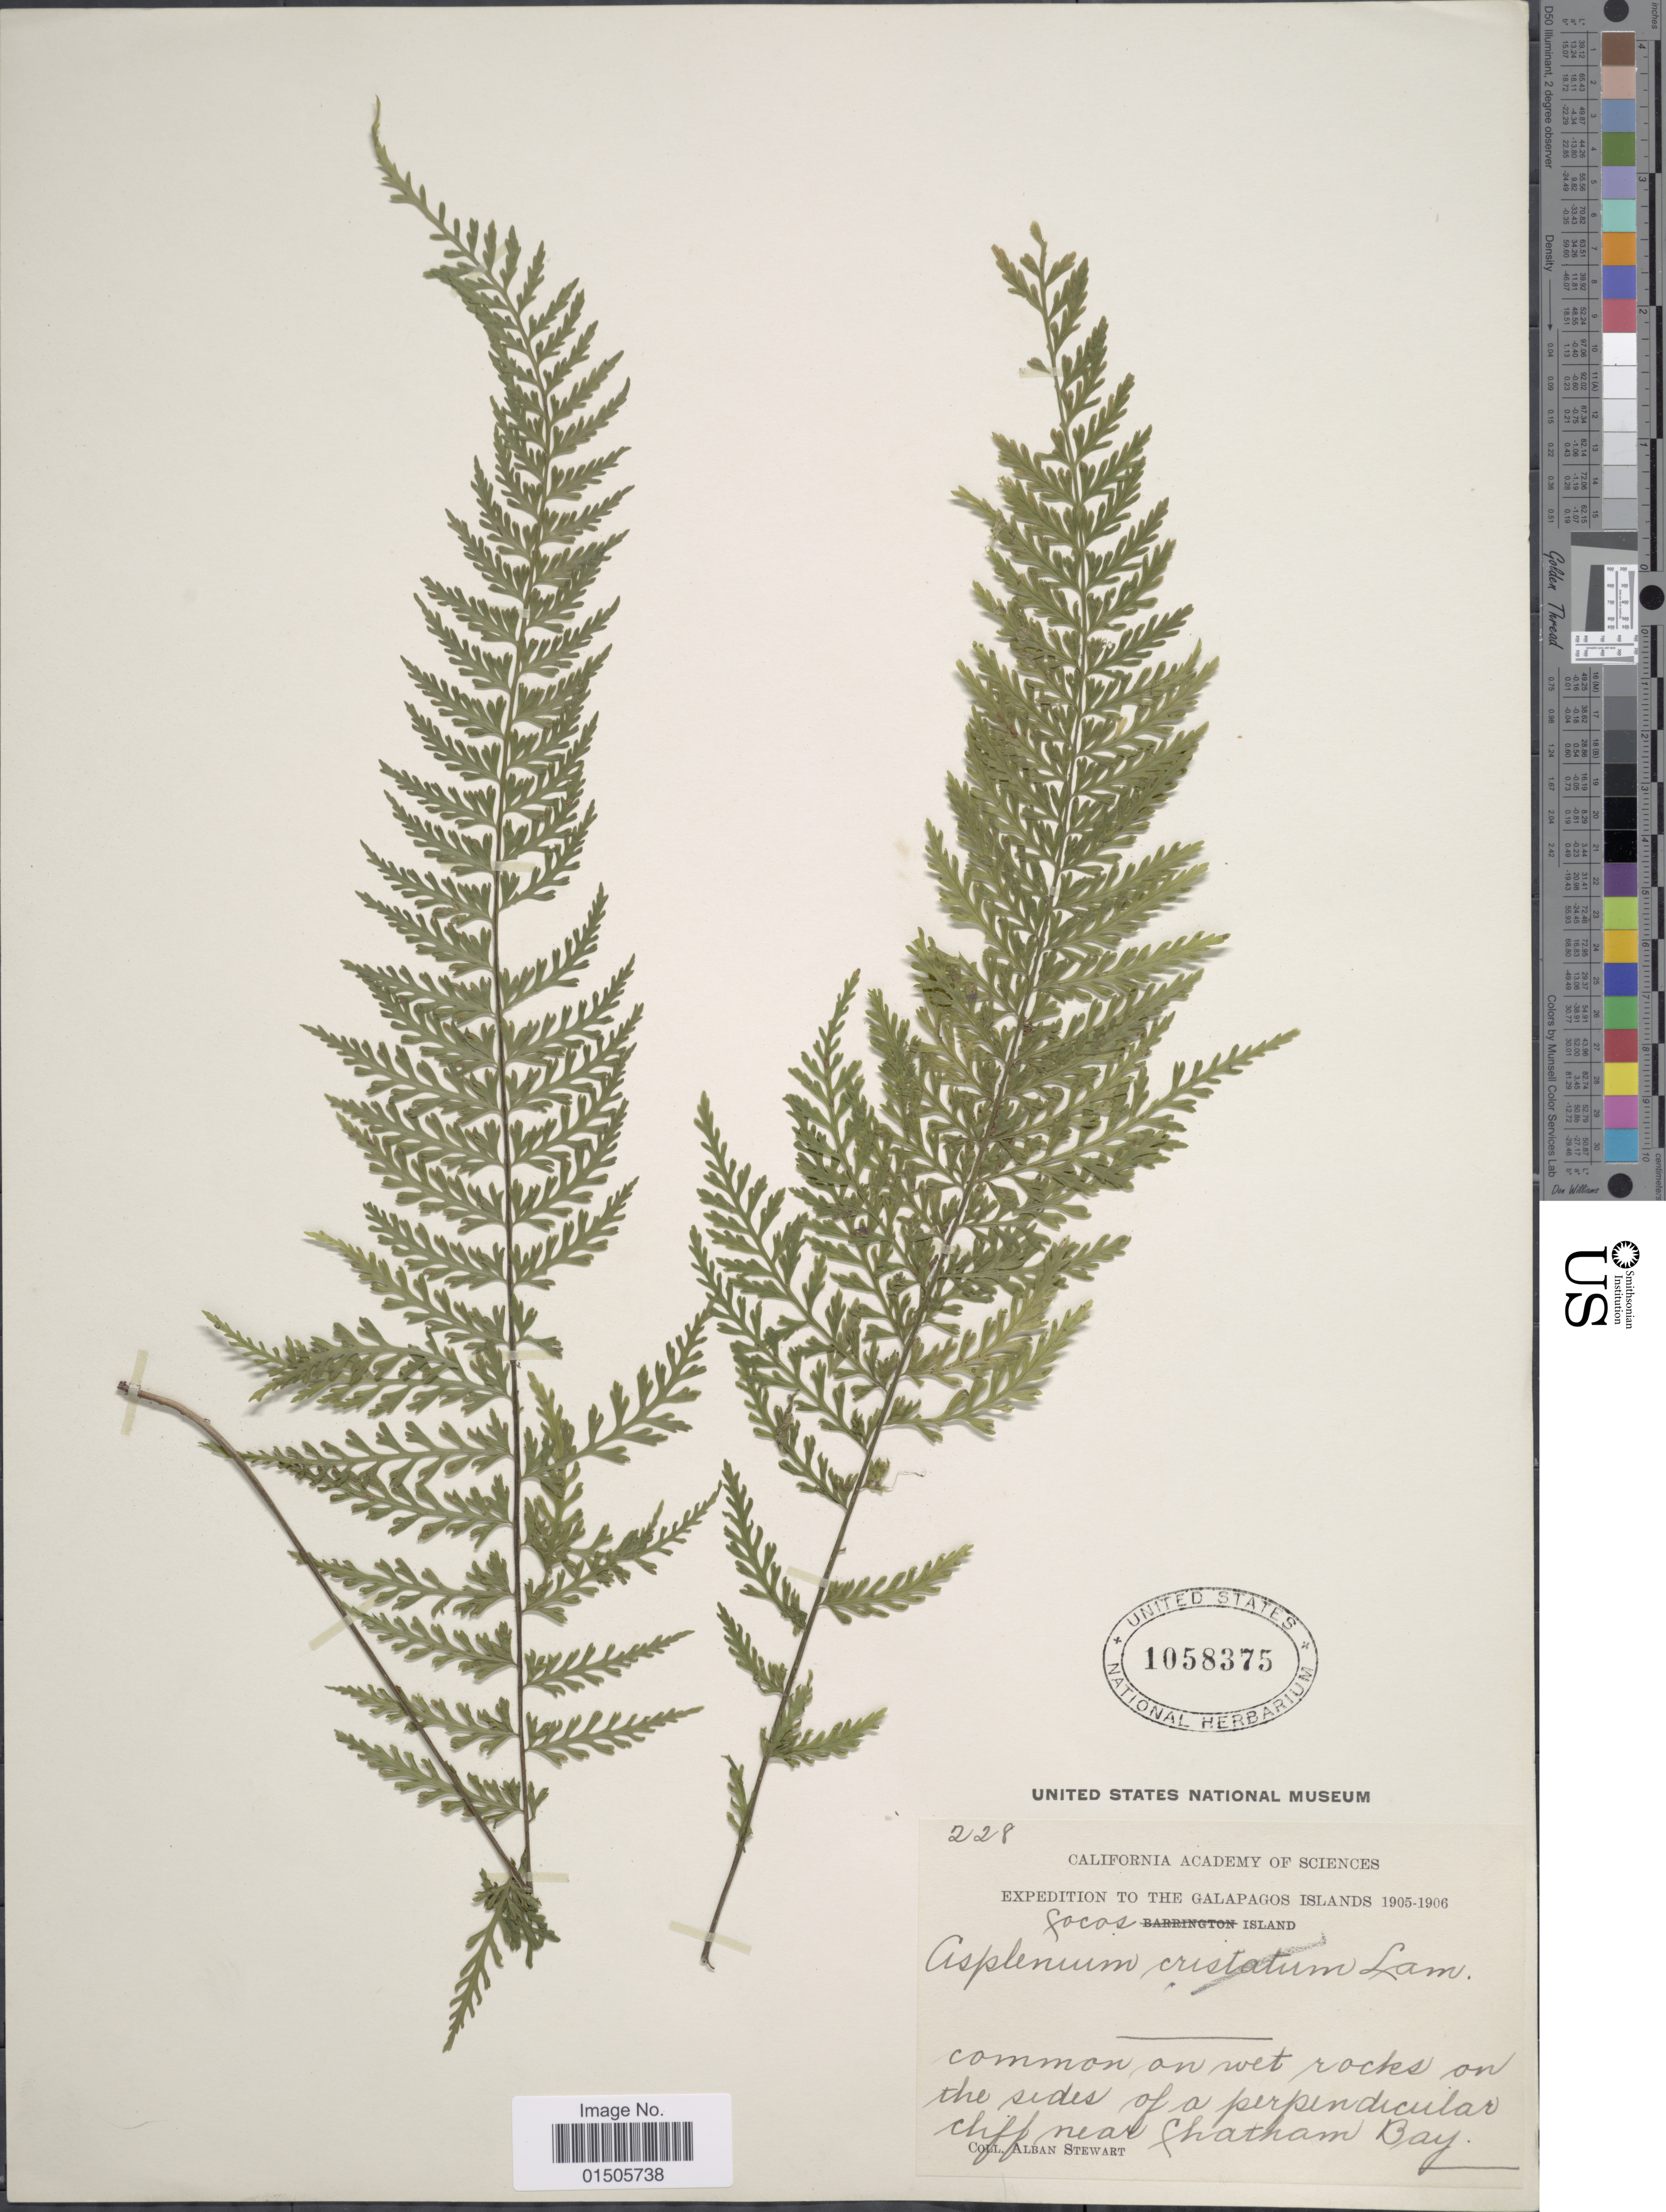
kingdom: Plantae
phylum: Tracheophyta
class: Polypodiopsida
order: Polypodiales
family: Aspleniaceae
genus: Asplenium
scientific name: Asplenium barclayanum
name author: C.D. Adams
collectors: A. Stewart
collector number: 228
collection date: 1905/1906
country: Ecuador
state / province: Colón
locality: The Galapagos Island, Cocos Island, common on wet rocks on the sides of a perpendicular cliff near Chatham Bay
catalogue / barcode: US 1058375